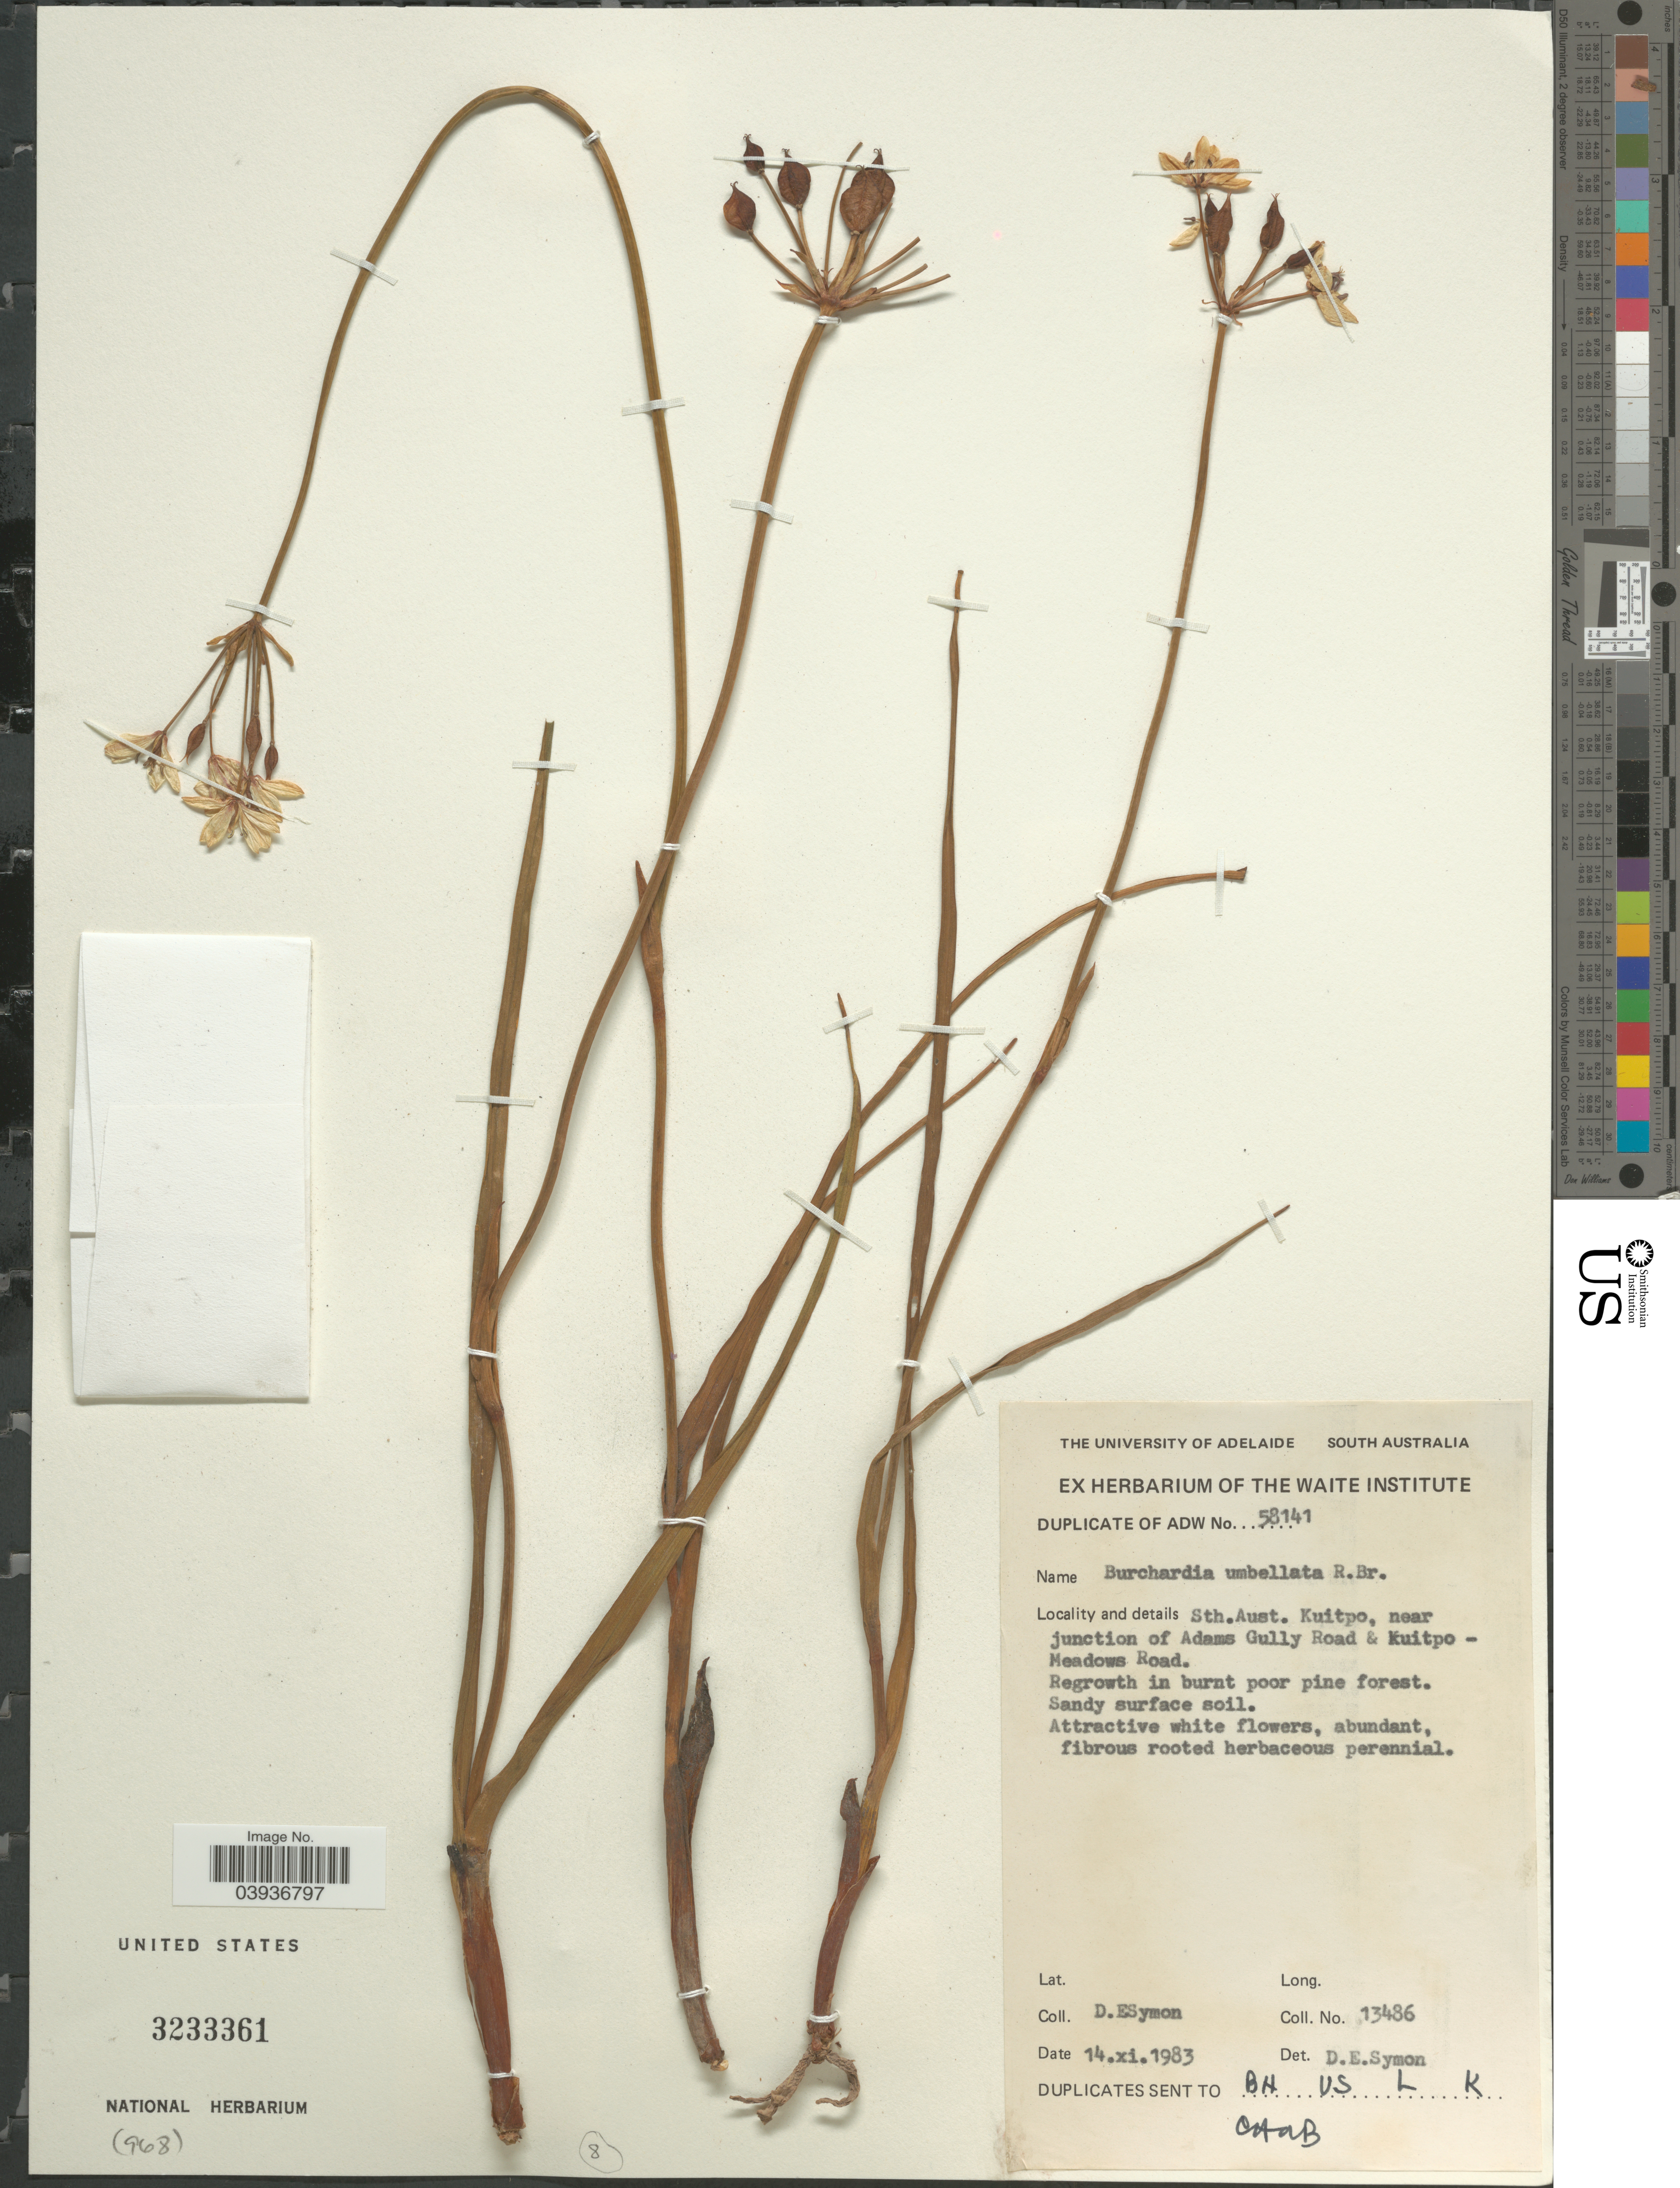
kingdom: Plantae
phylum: Tracheophyta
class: Liliopsida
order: Liliales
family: Colchicaceae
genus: Burchardia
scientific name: Burchardia umbellata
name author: R. Br.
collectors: D. Symon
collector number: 13486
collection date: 1983-10-14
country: Australia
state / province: South Australia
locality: Kuipto, near jct of Adams Gully Rd. and Kuipto-Meadows Rd.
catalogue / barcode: US 3233361